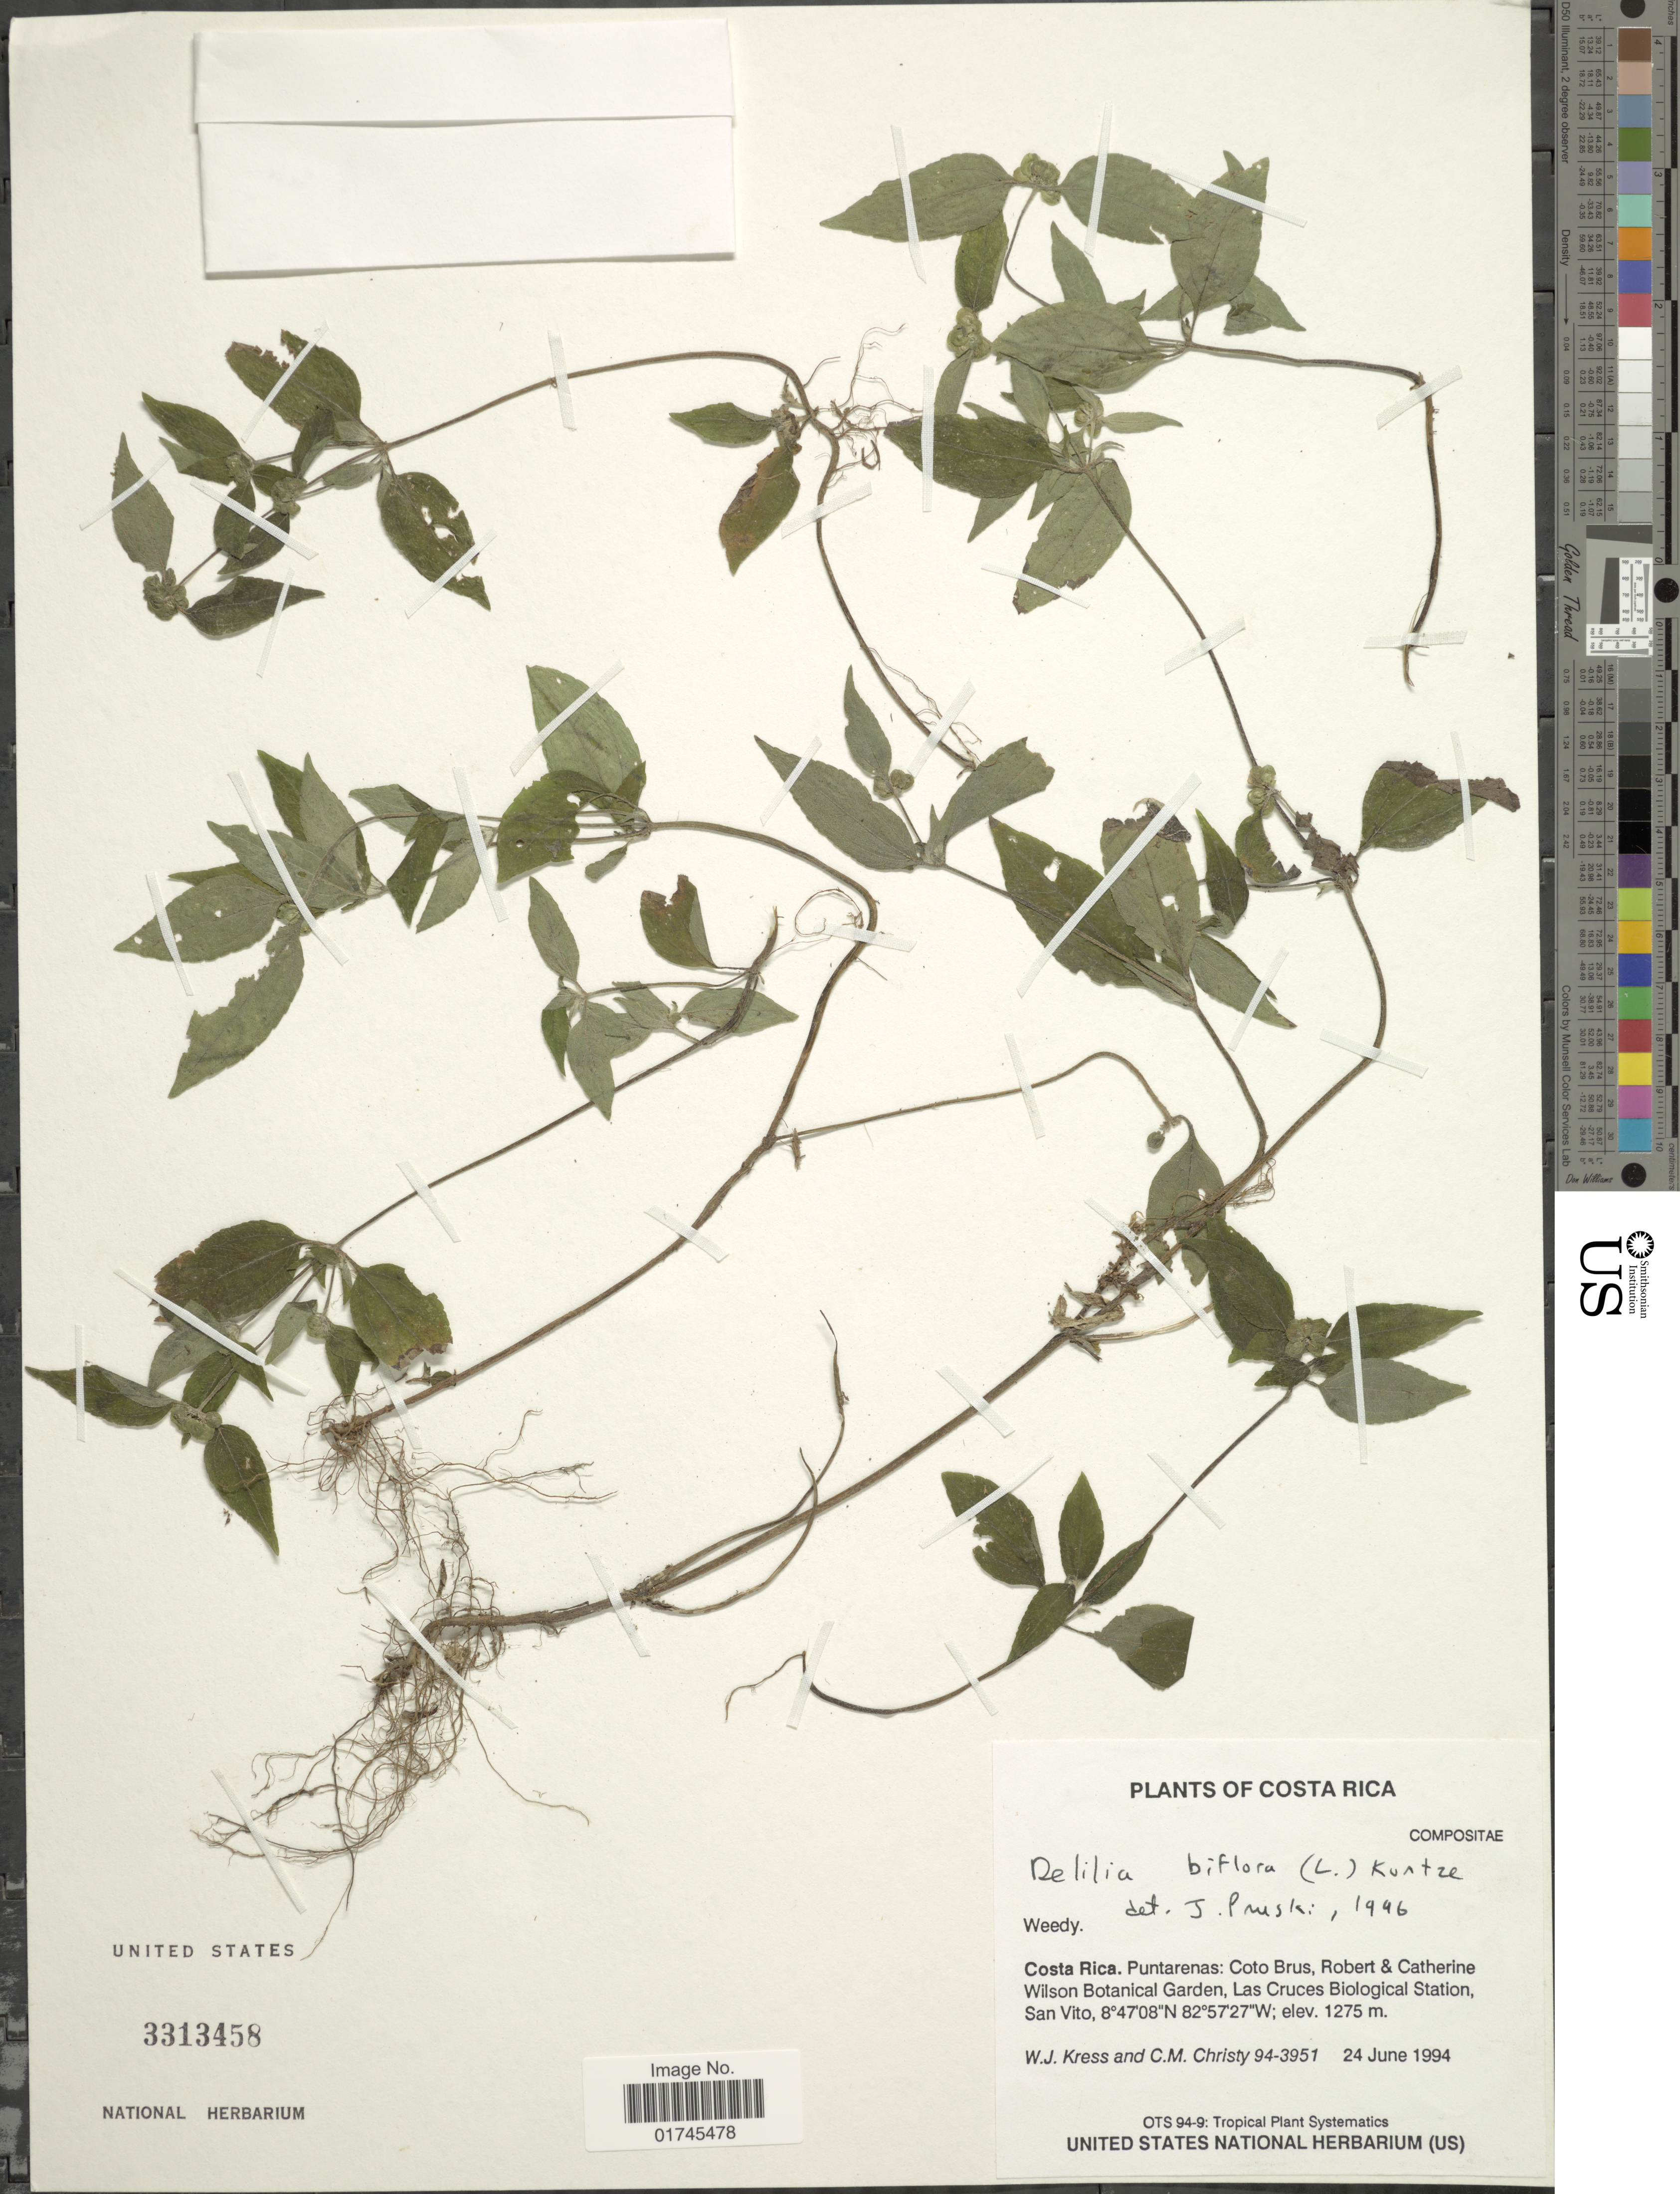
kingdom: Plantae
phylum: Tracheophyta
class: Magnoliopsida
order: Asterales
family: Asteraceae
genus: Delilia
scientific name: Delilia biflora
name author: (L.) Kuntze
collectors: W. J. Kress & C. M. Christy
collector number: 94-3951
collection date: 1994-06-24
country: Costa Rica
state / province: Puntarenas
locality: Coto Brus, Robert & Catherine Wilson Botanical Garden, Las Cruces Biological Station San Vito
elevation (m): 1275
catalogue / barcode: US 3313458